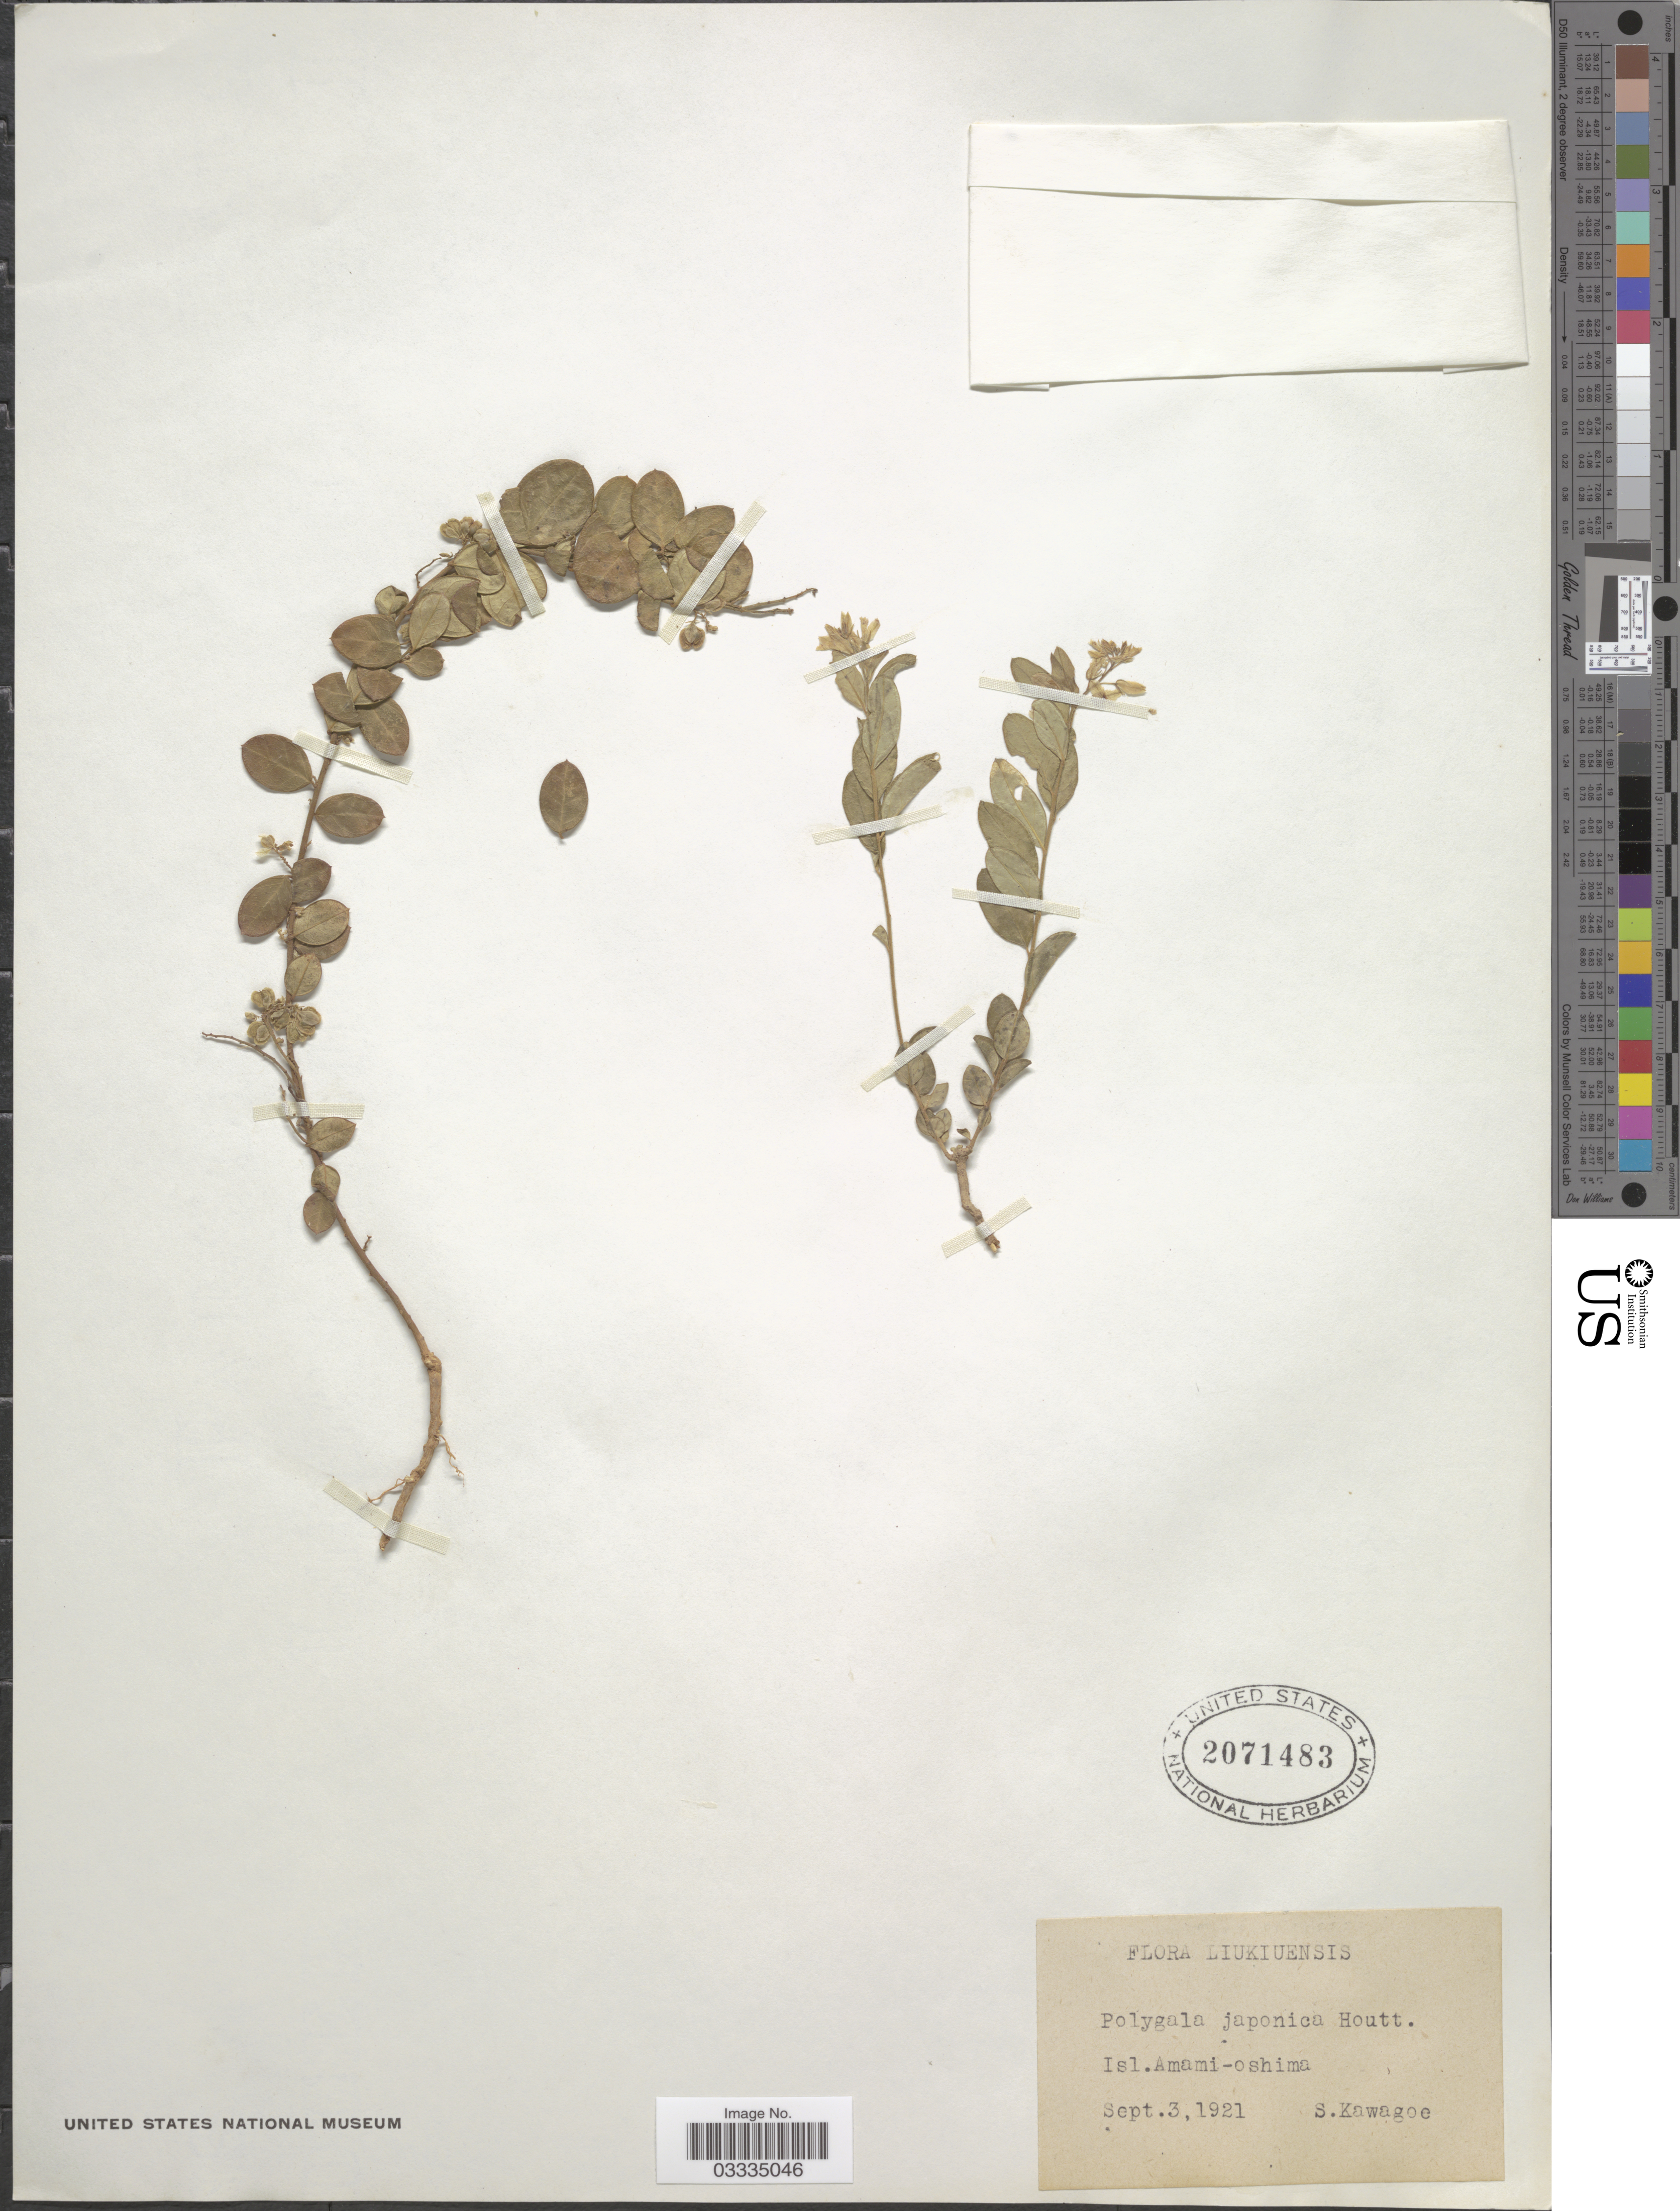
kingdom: Plantae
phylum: Tracheophyta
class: Magnoliopsida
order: Fabales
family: Polygalaceae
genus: Polygala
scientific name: Polygala japonica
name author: Houtt.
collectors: S. Kawagoe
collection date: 1921-09-03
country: Japan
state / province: Okinawa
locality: Liukiuensis. Isl. Amami-oshima.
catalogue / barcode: US 2071483